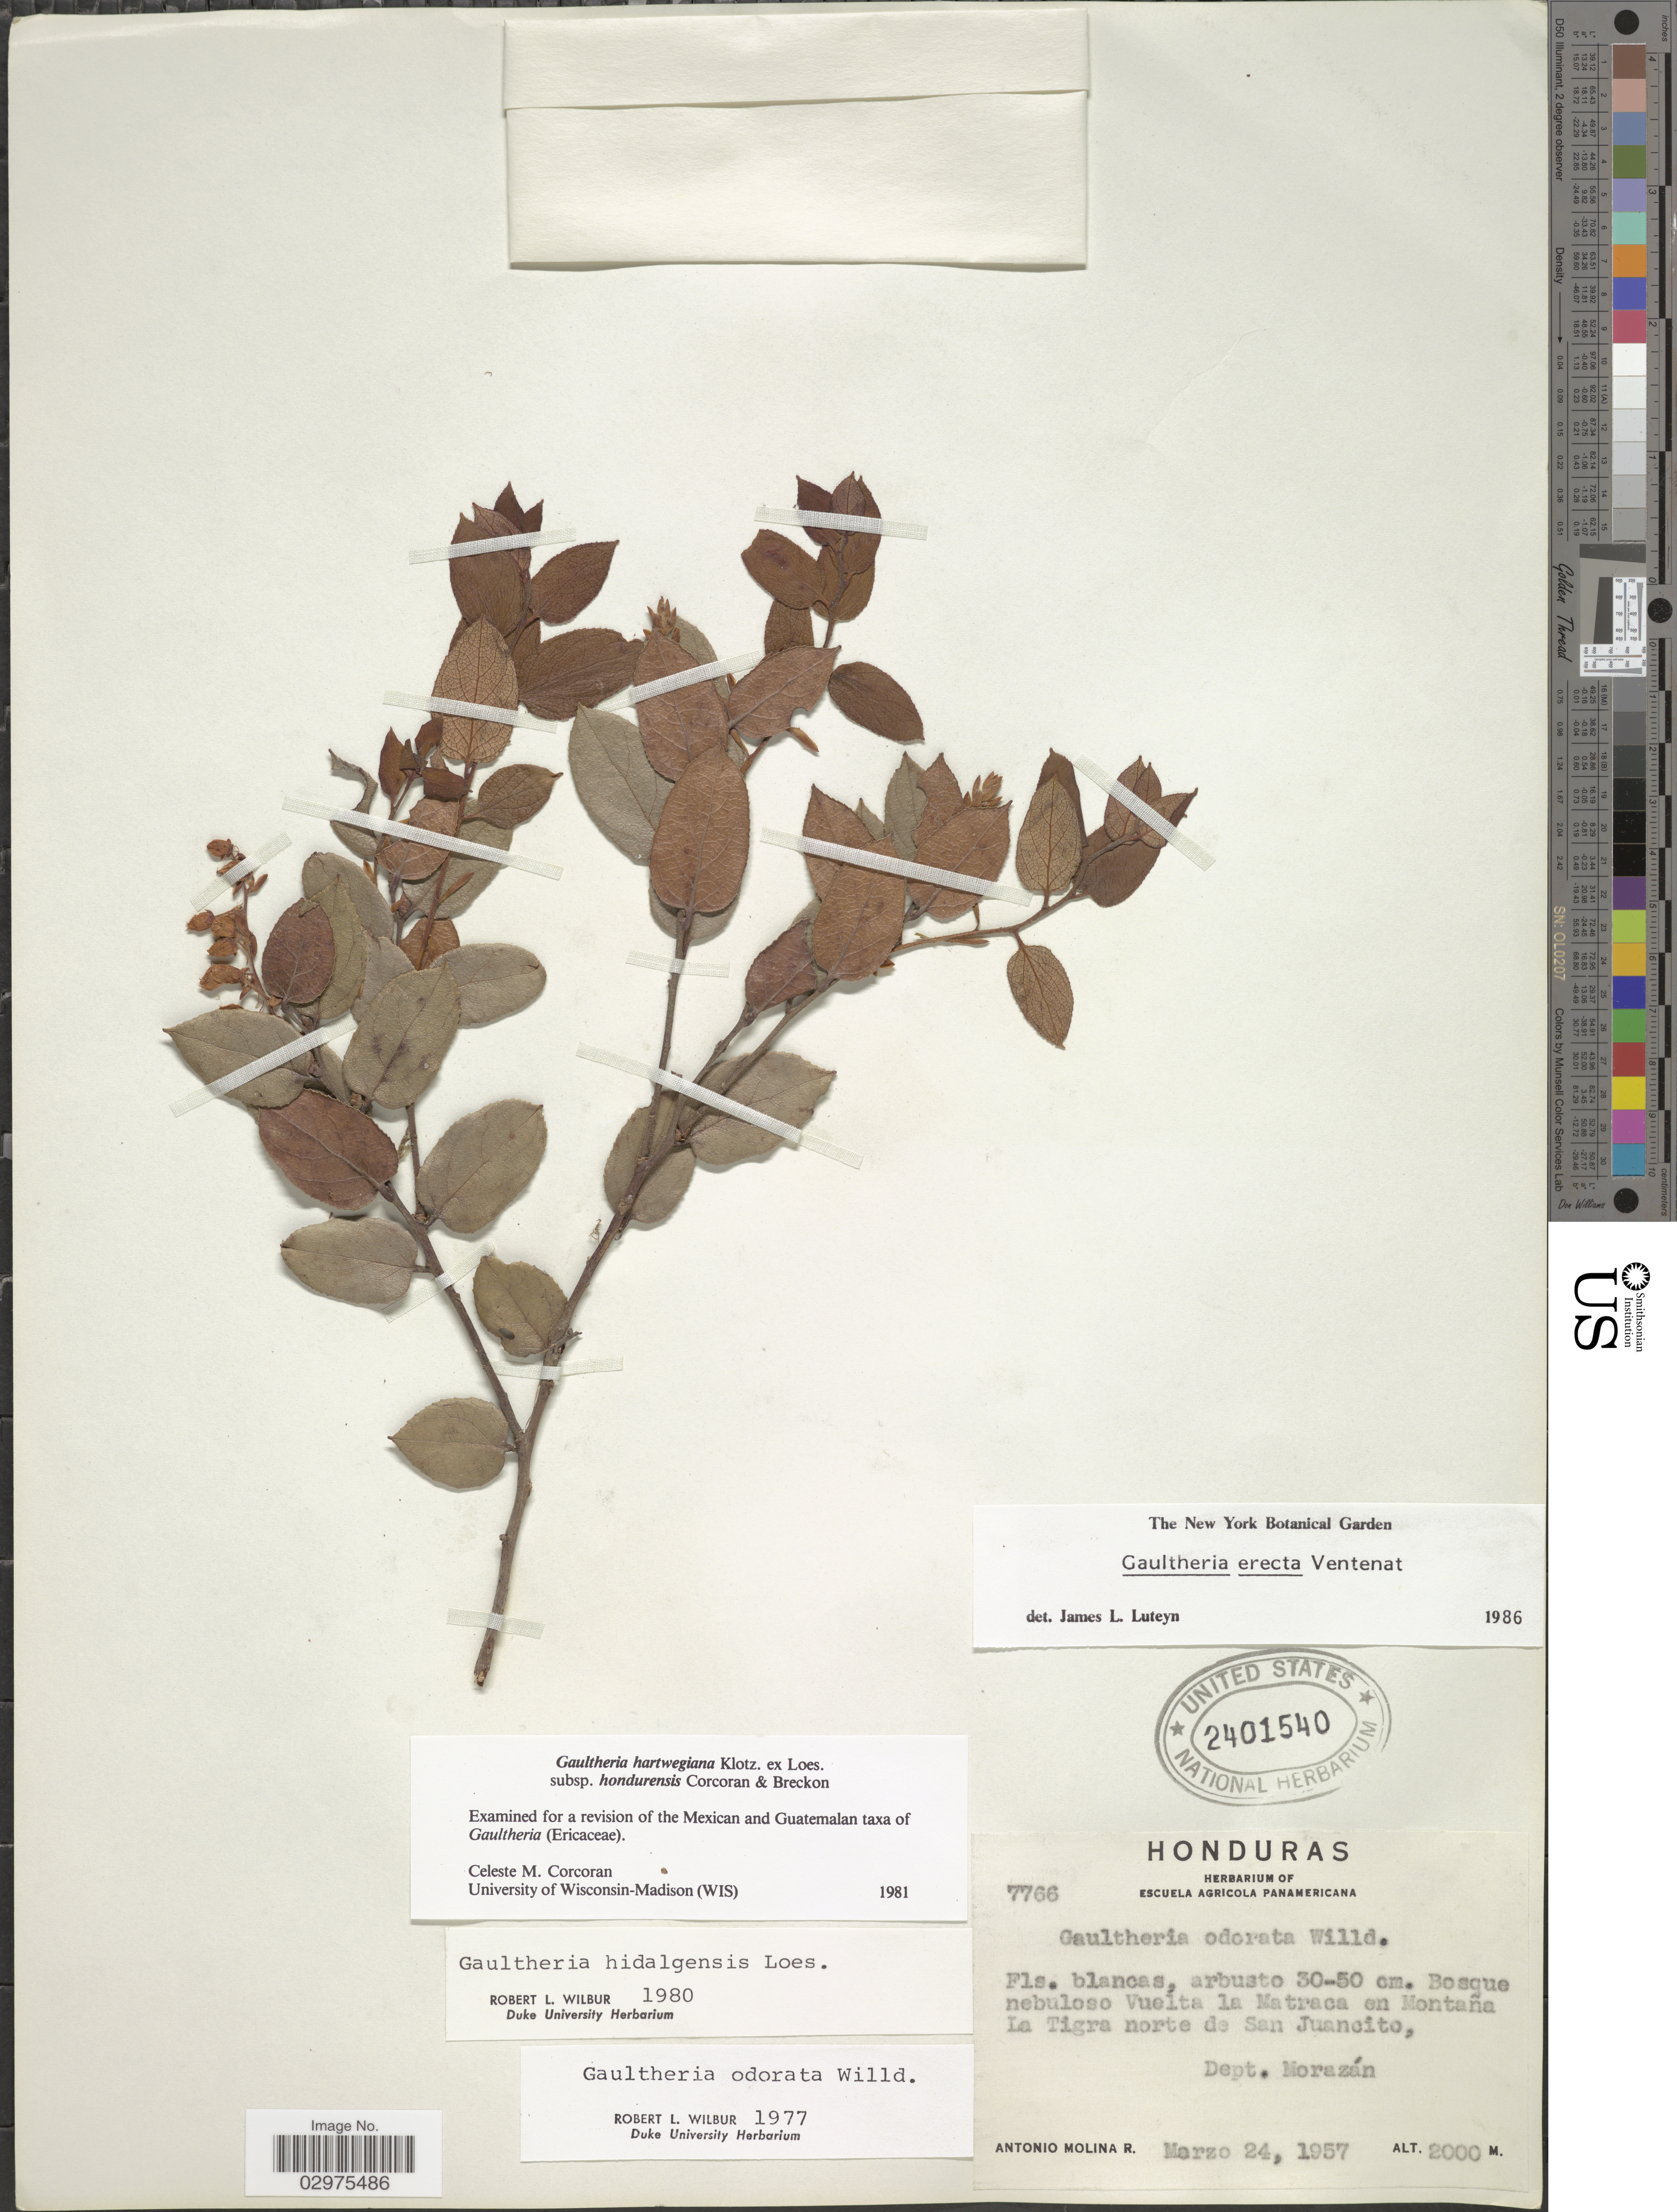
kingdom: Plantae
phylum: Tracheophyta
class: Magnoliopsida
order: Ericales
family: Ericaceae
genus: Gaultheria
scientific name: Gaultheria erecta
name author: Vent.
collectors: A. Molina R.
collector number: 7766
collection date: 1957-03-24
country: Honduras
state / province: Fco. Morazán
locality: Vuelta la Matraca en Montaña La Tigra norte de San Juancito, Dept. Morazán.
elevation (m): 2000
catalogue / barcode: US 2401540